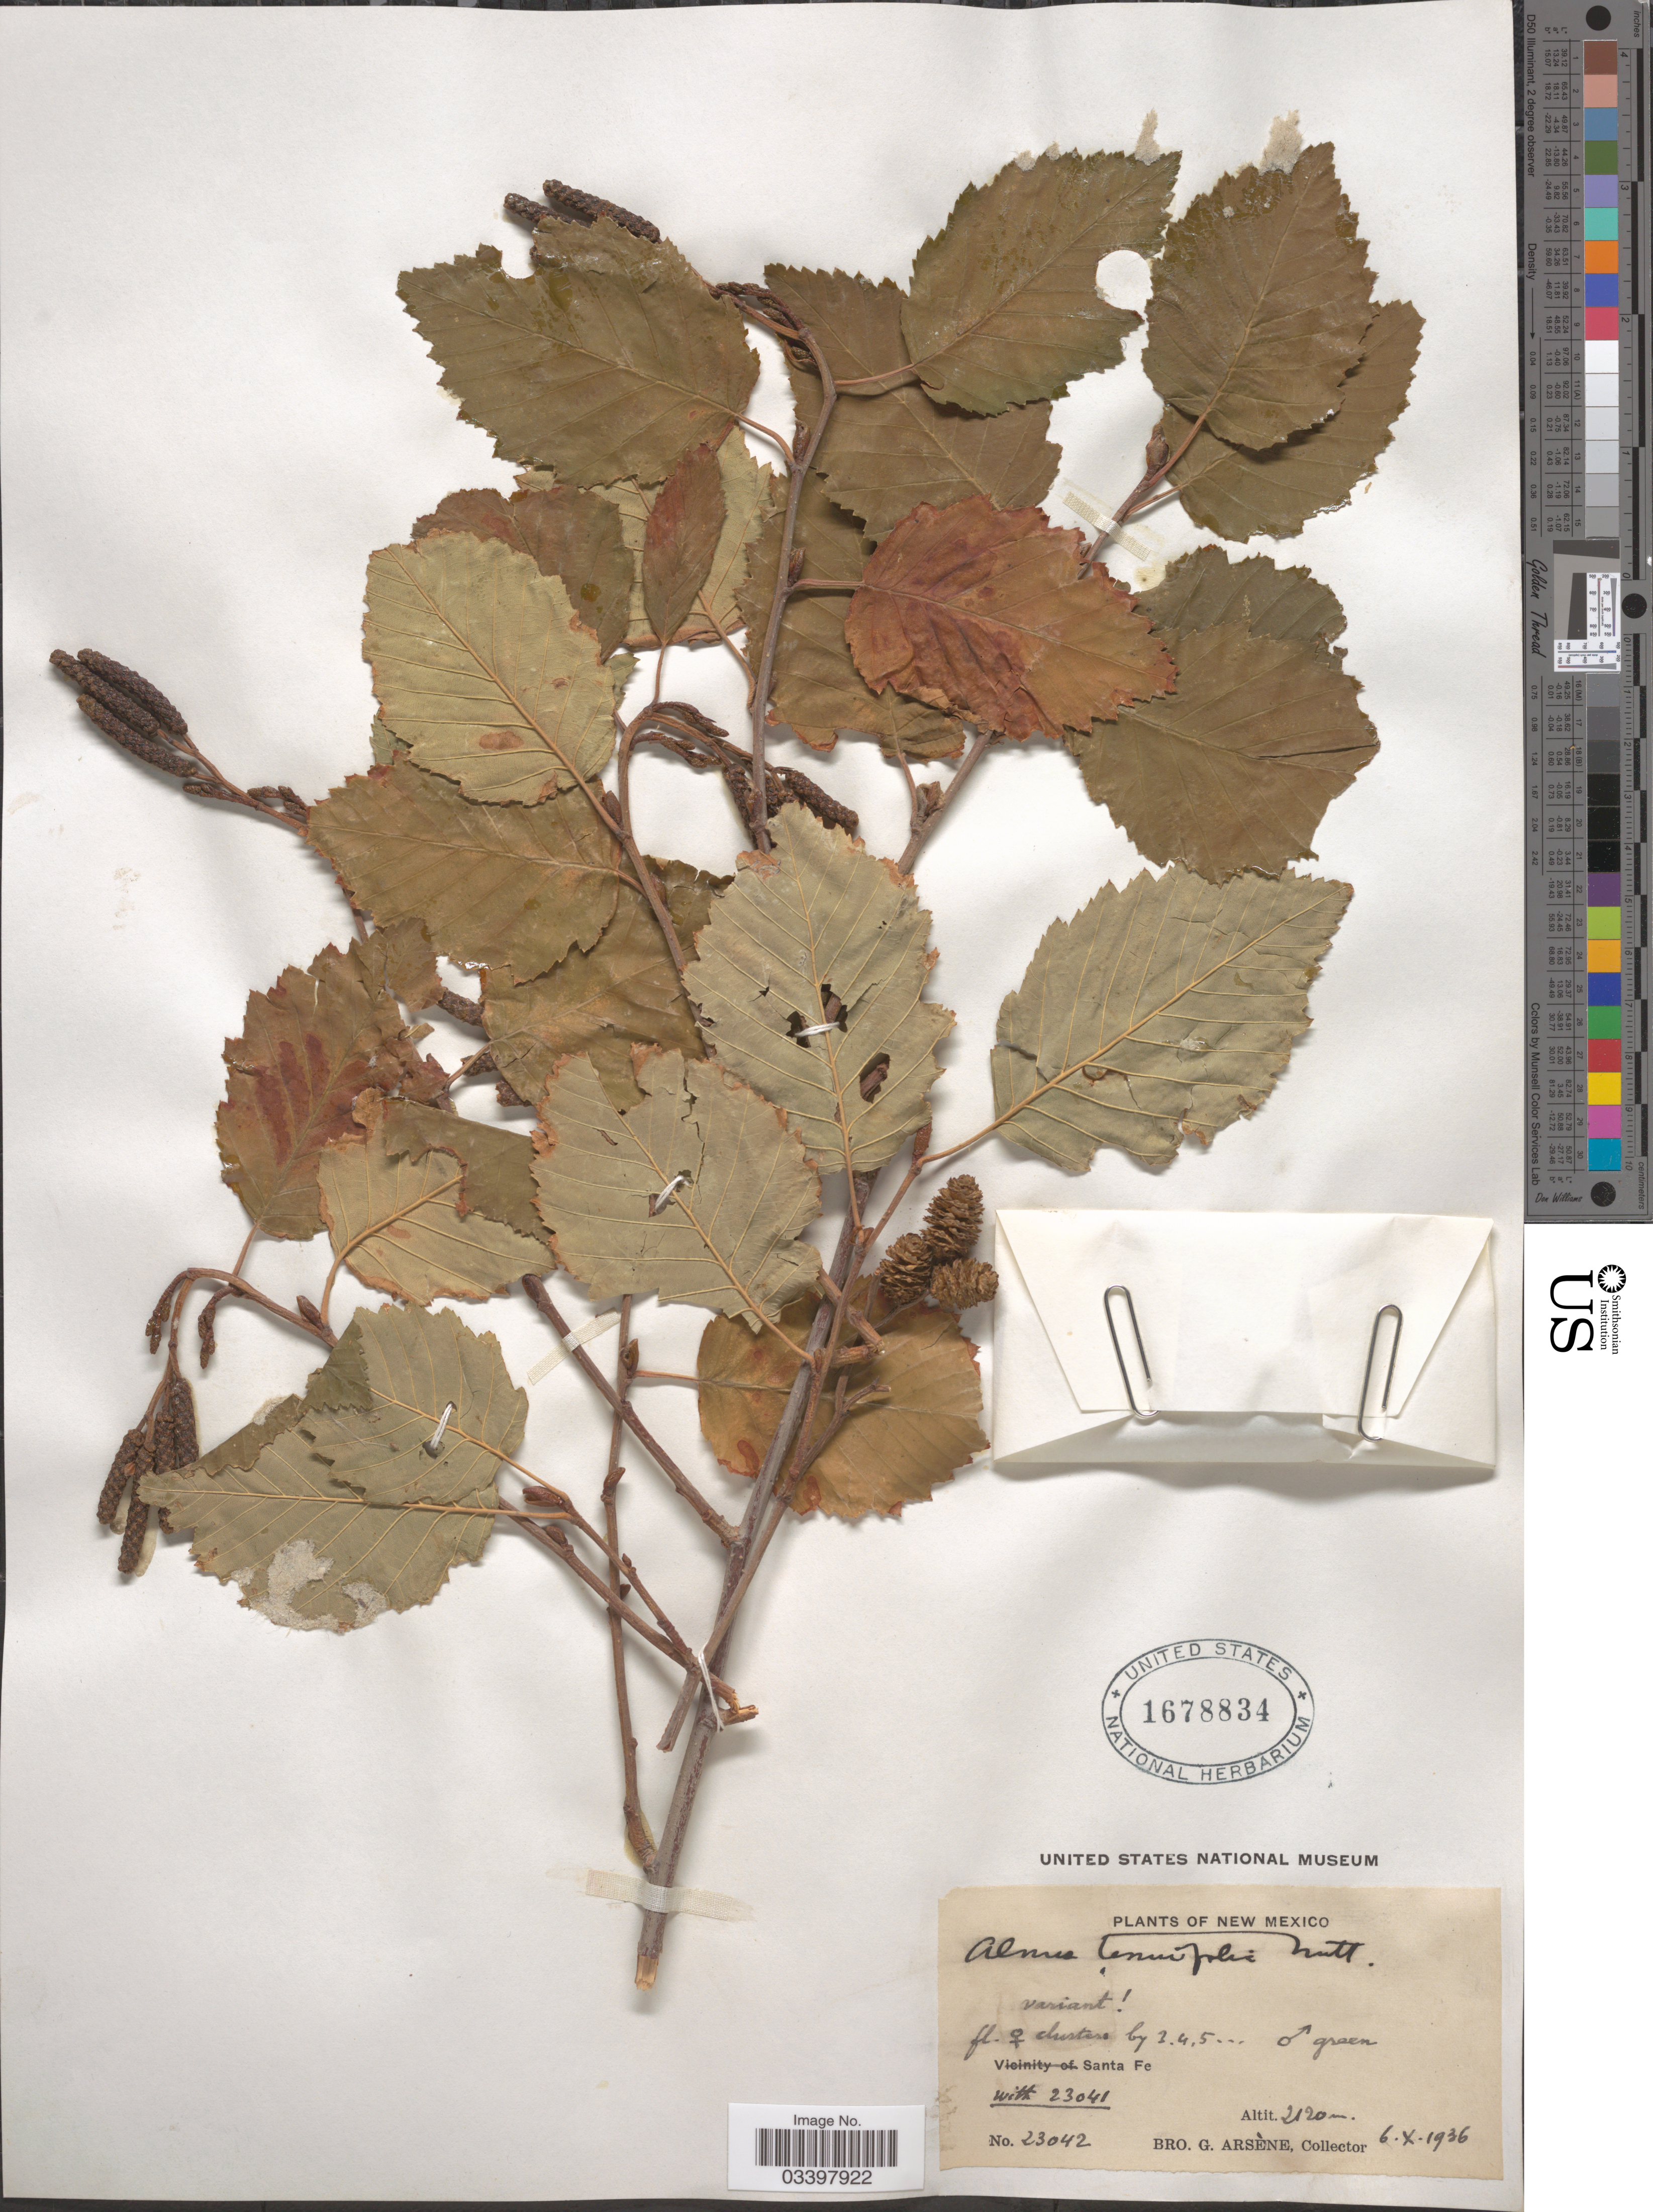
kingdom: Plantae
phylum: Tracheophyta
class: Magnoliopsida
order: Fagales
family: Betulaceae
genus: Alnus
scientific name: Alnus incana subsp. tenuifolia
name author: (Nutt.) Breitung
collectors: Bro. G. Arsène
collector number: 23042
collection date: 1936-10-06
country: United States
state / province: New Mexico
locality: Santa Fe.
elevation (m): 2120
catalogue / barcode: US 1678834